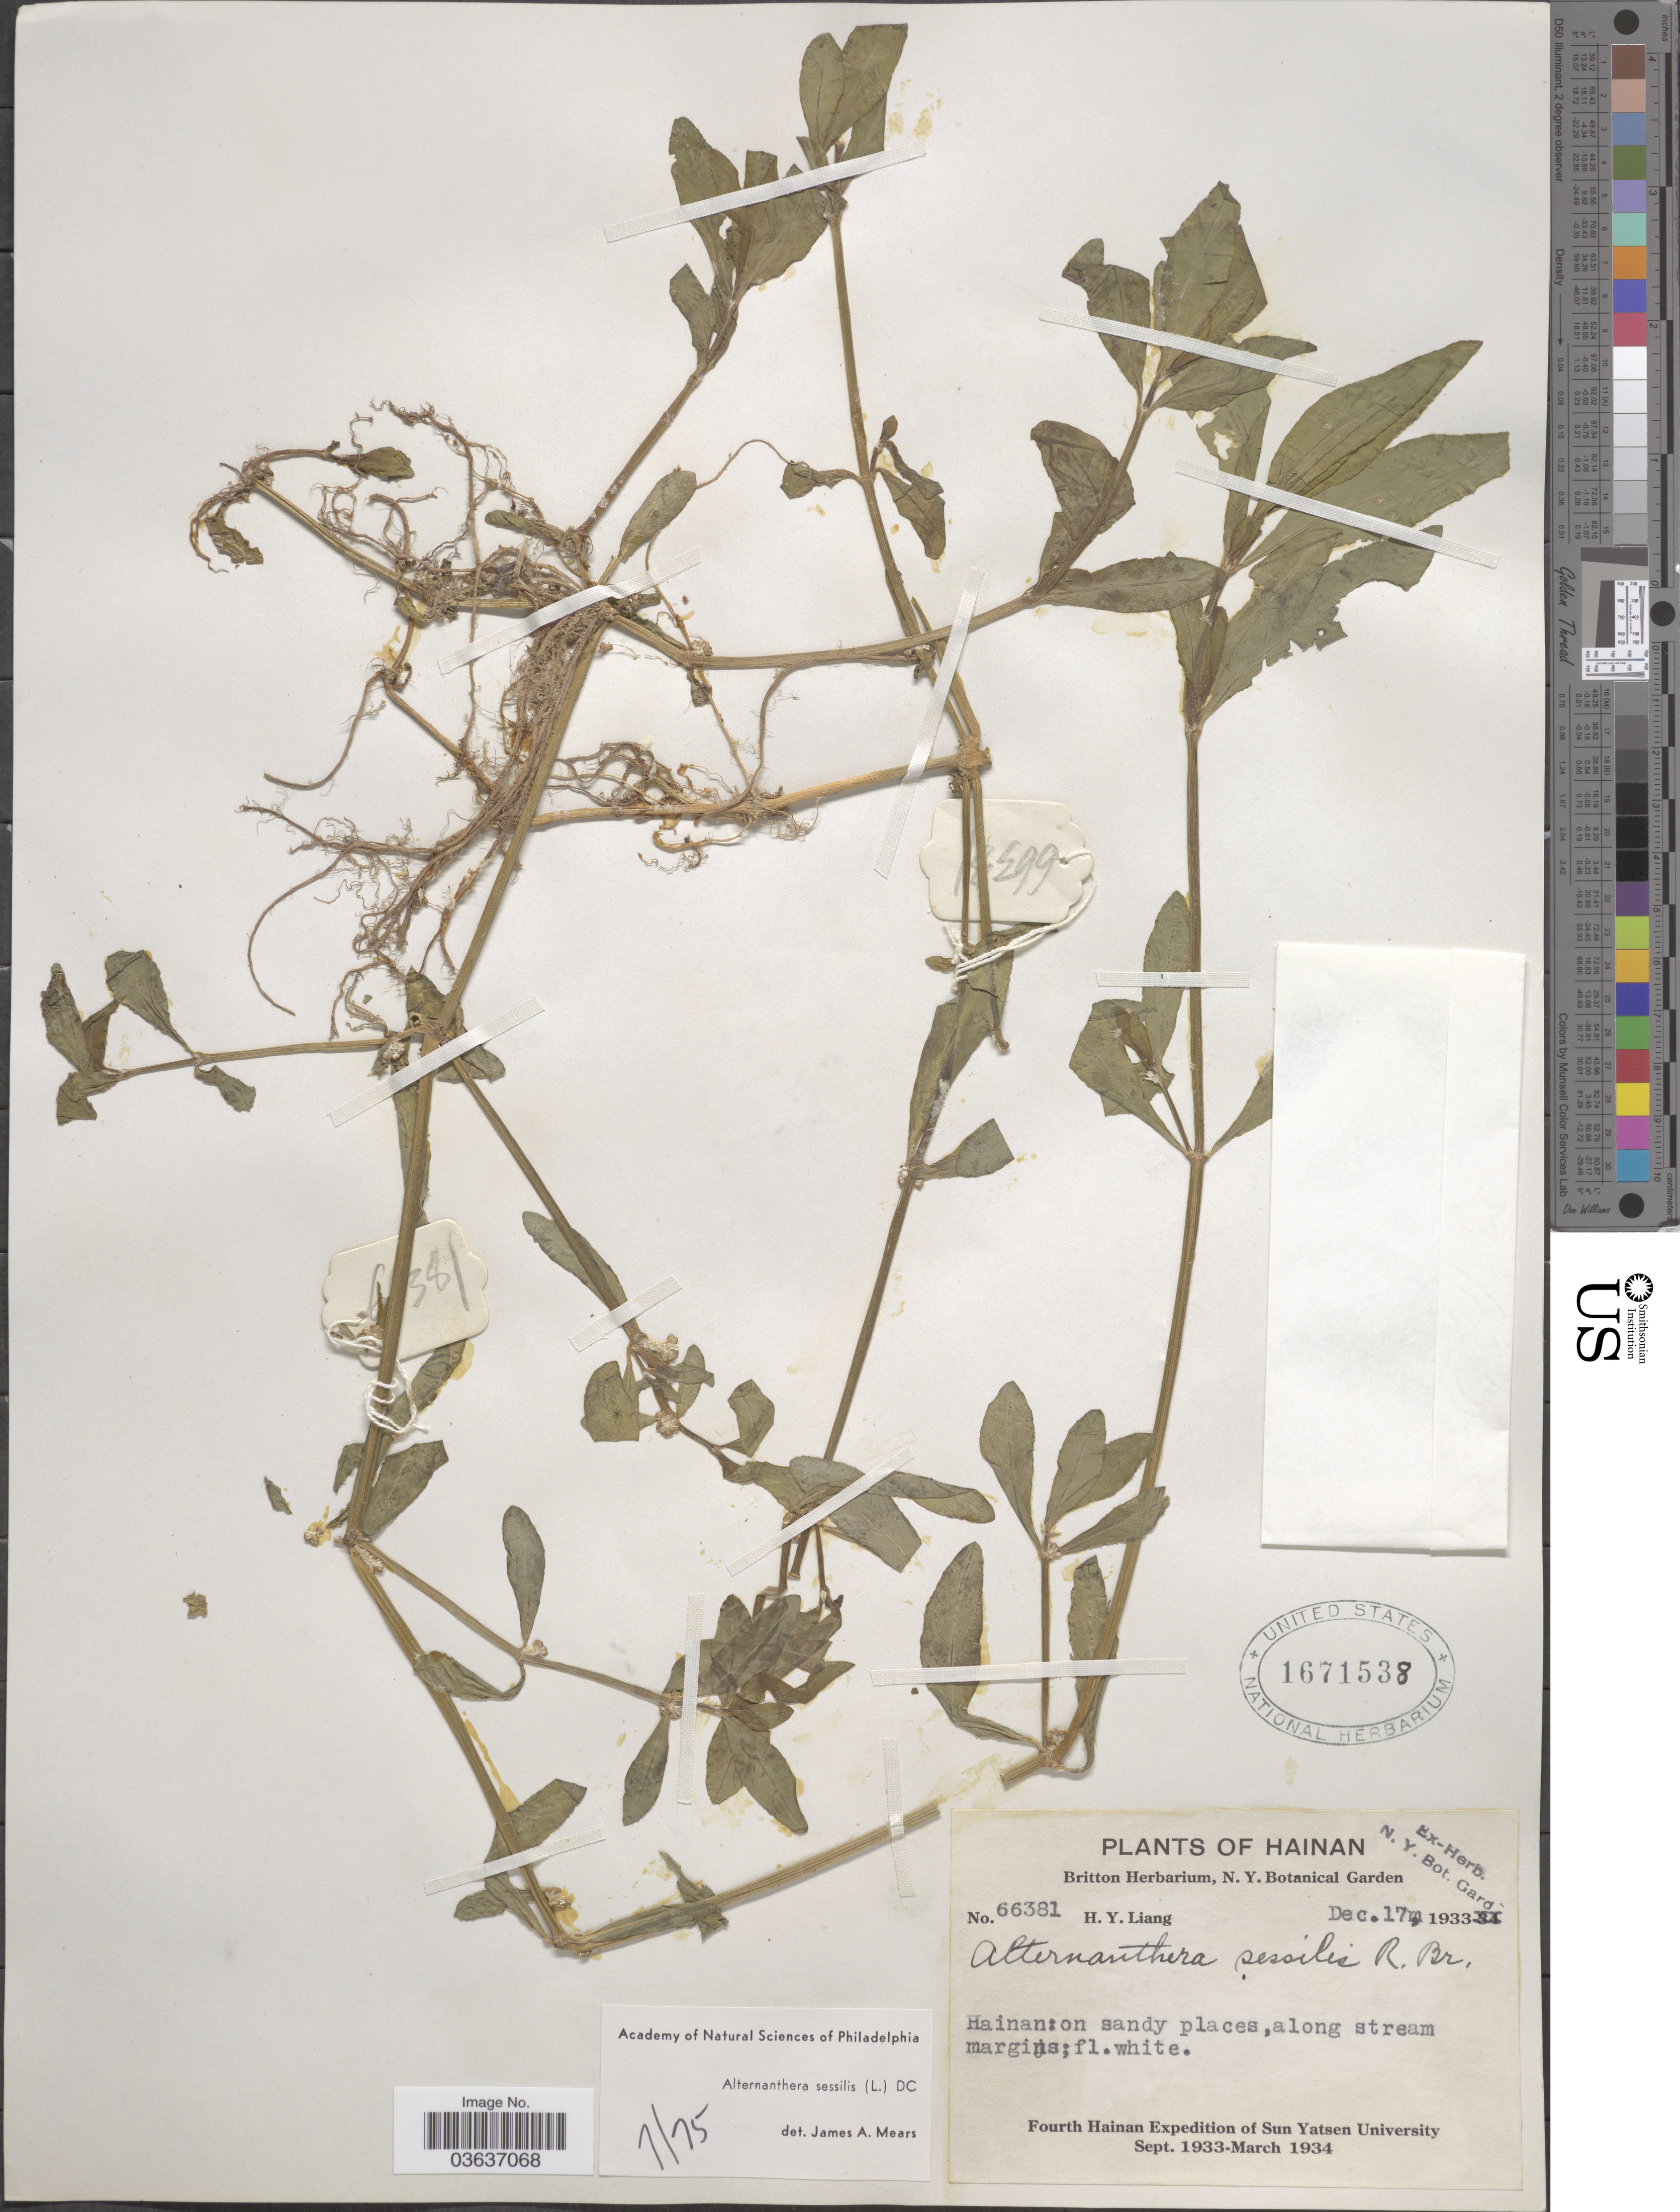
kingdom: Plantae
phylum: Tracheophyta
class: Magnoliopsida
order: Caryophyllales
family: Amaranthaceae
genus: Alternanthera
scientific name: Alternanthera sessilis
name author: (L.) DC.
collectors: H. Y. Liang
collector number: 66381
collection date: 1933-12-17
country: China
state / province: Hainan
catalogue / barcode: US 1671538